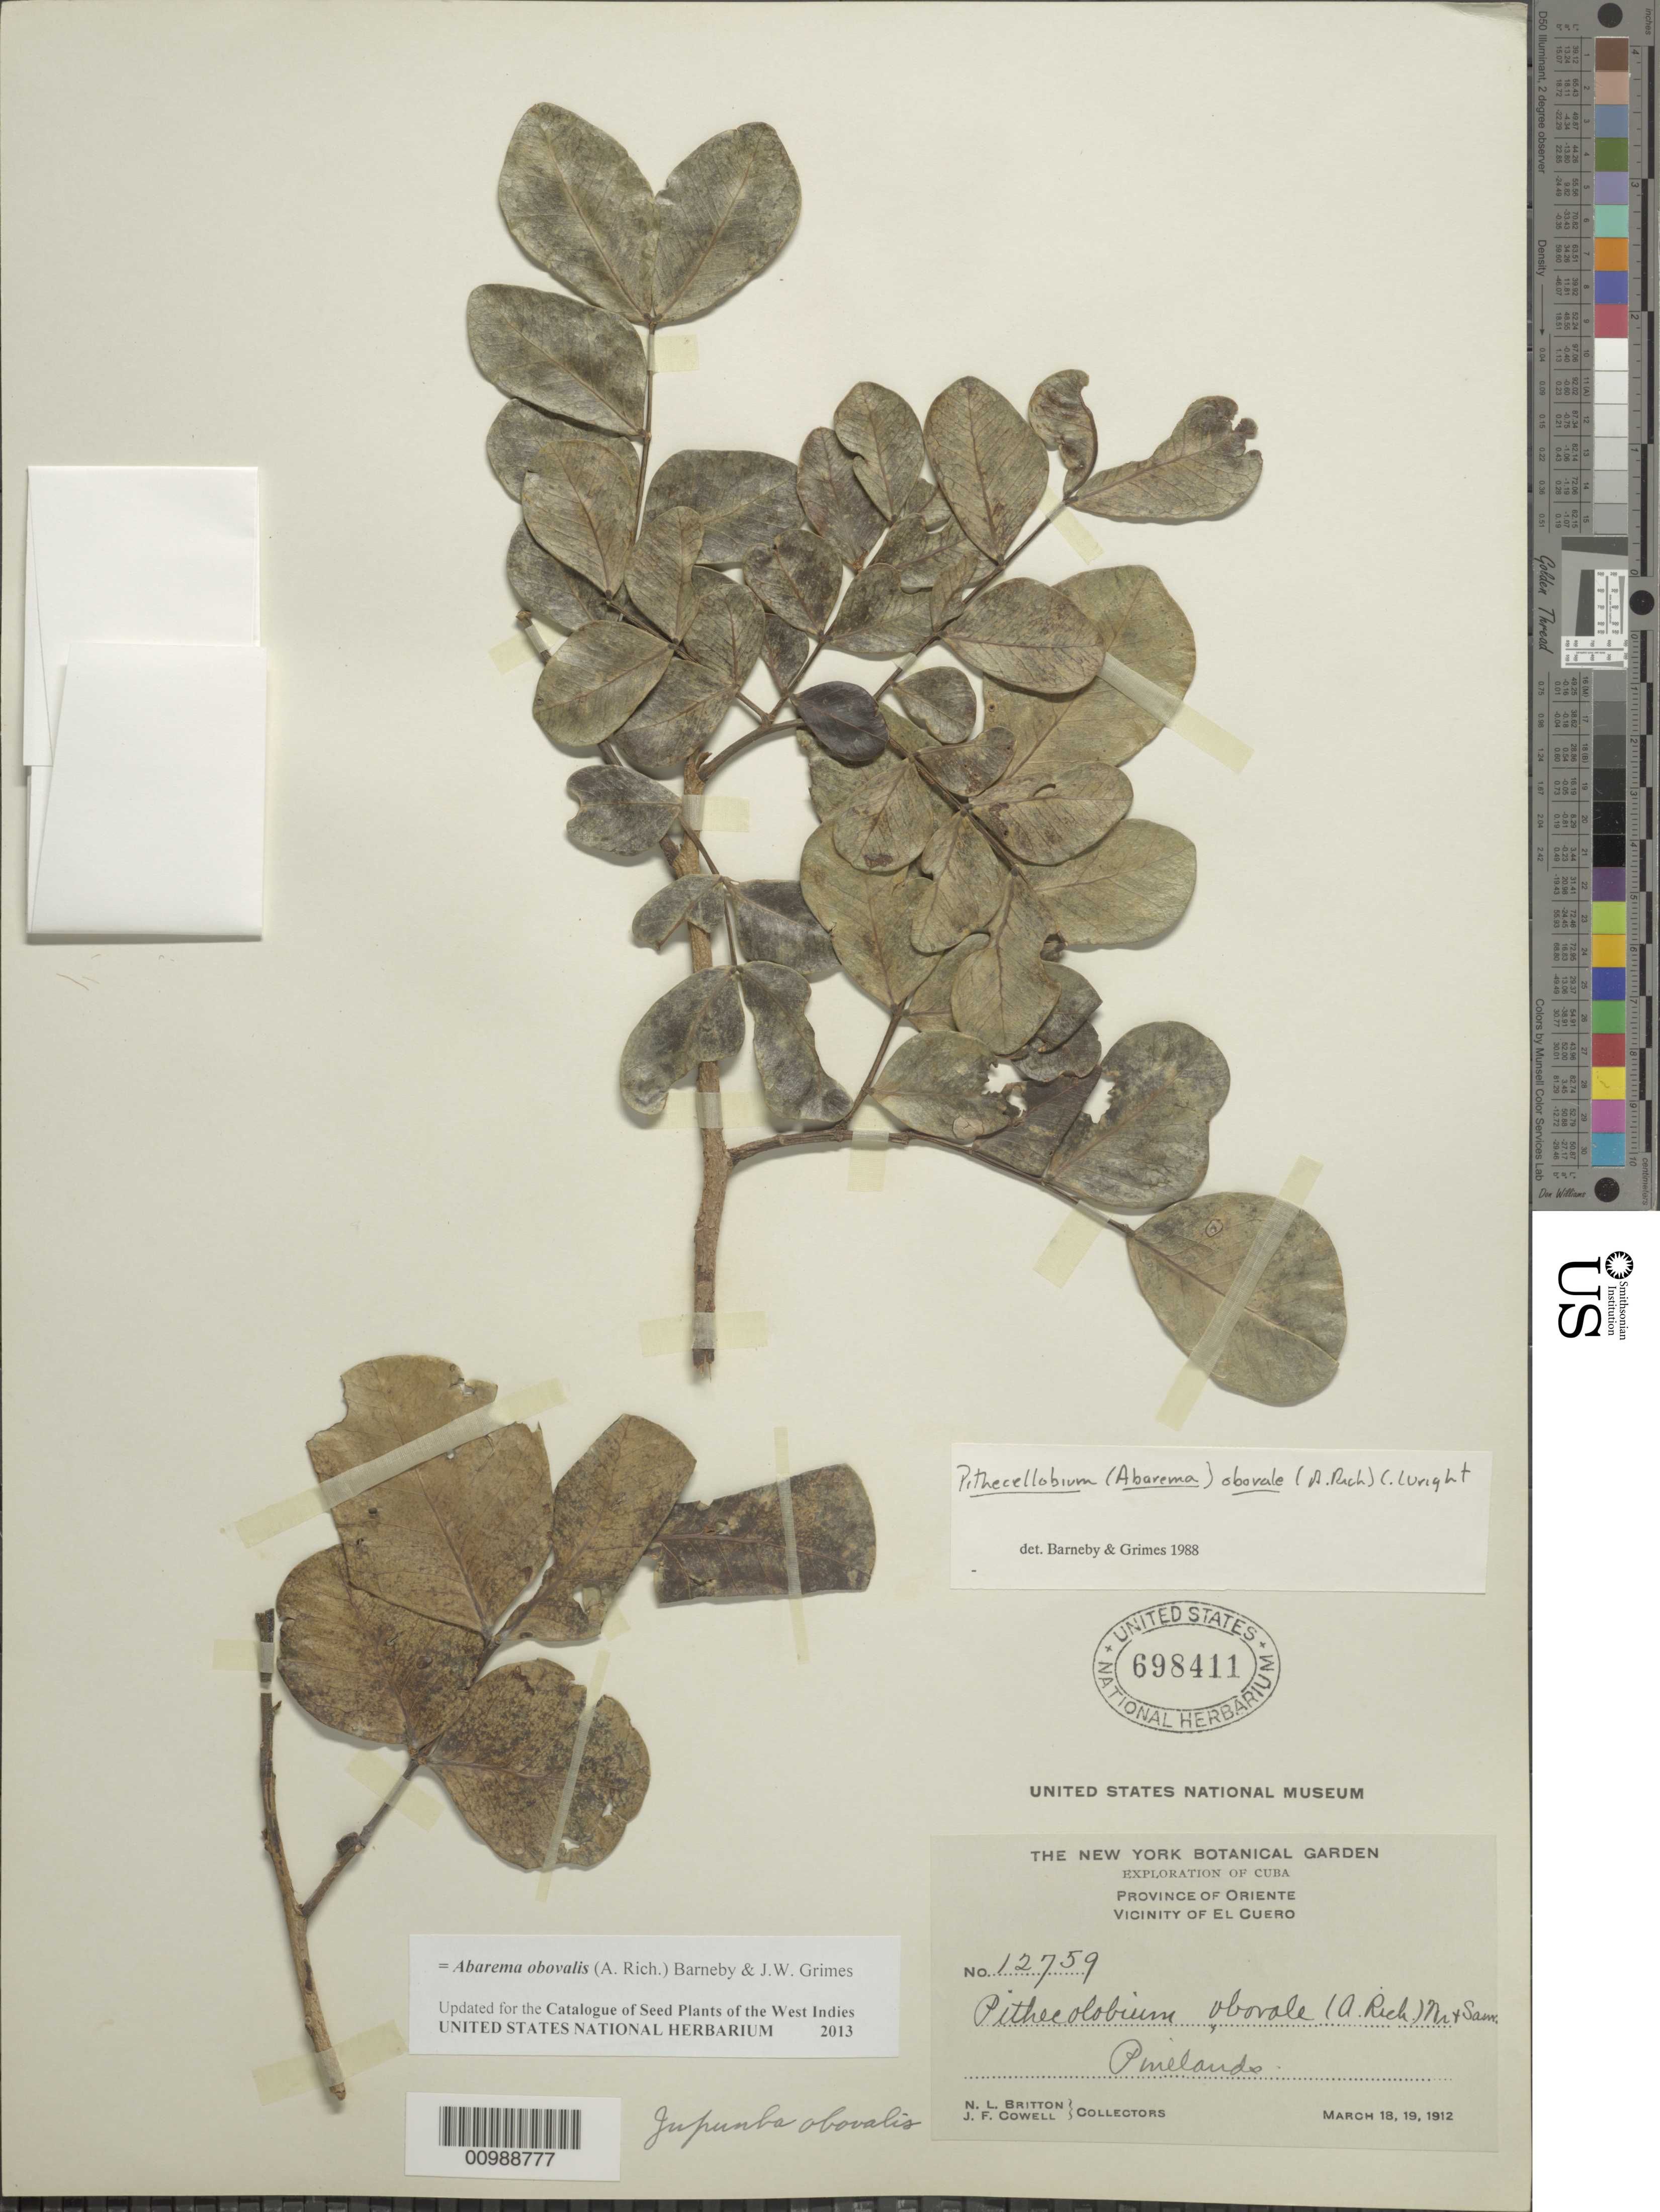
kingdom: Plantae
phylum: Tracheophyta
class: Magnoliopsida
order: Fabales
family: Fabaceae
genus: Jupunba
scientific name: Jupunba obovalis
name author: (A. Rich.) Britton & Rose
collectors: N. Britton & J. F. Cowell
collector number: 12759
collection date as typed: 18 Mar 1912 and 19 Mar 1912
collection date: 1912-03-18,1912-03-19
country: Cuba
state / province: Oriente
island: Cuba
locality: Vicinity of El Cuero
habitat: Pinelands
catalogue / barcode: US 698411